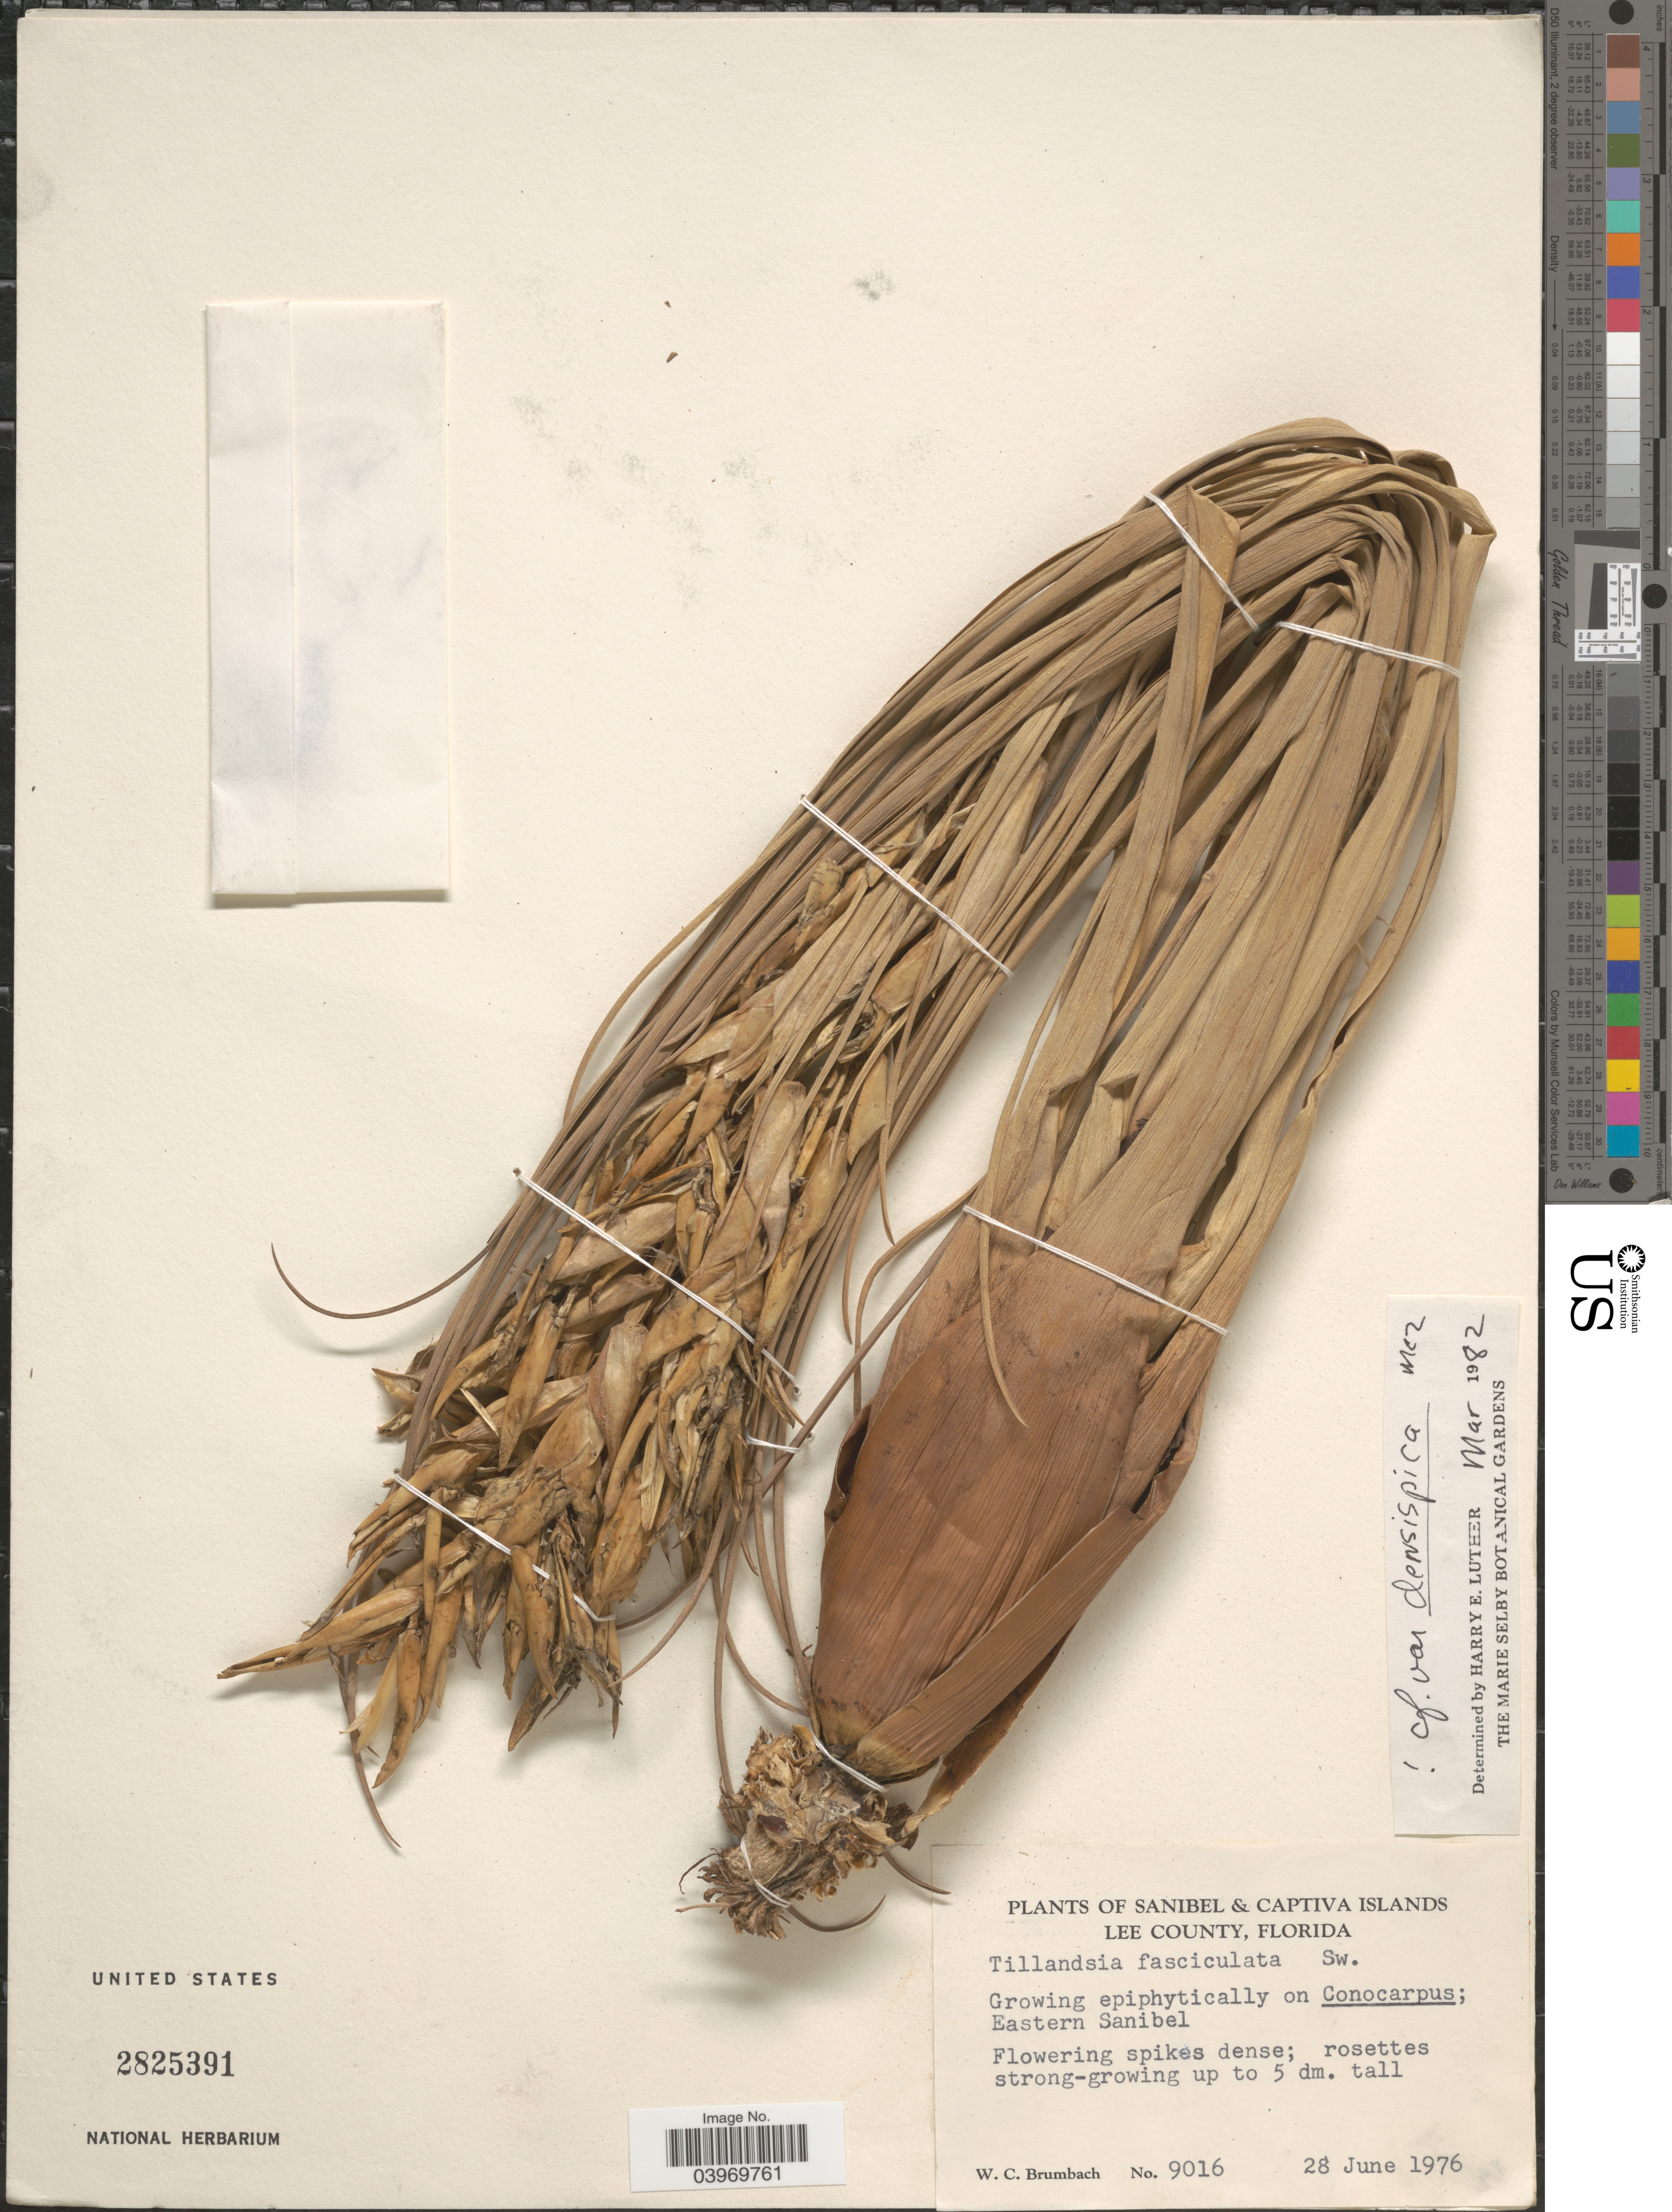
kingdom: Plantae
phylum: Tracheophyta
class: Liliopsida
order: Poales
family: Bromeliaceae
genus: Tillandsia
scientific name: Tillandsia fasciculata var. densispica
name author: Mez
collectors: W. C. Brumbach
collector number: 9016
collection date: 1976-06-28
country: United States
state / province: Florida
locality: Sanibel Islands. Lee County. Eastern Sanibel.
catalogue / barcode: US 2825391